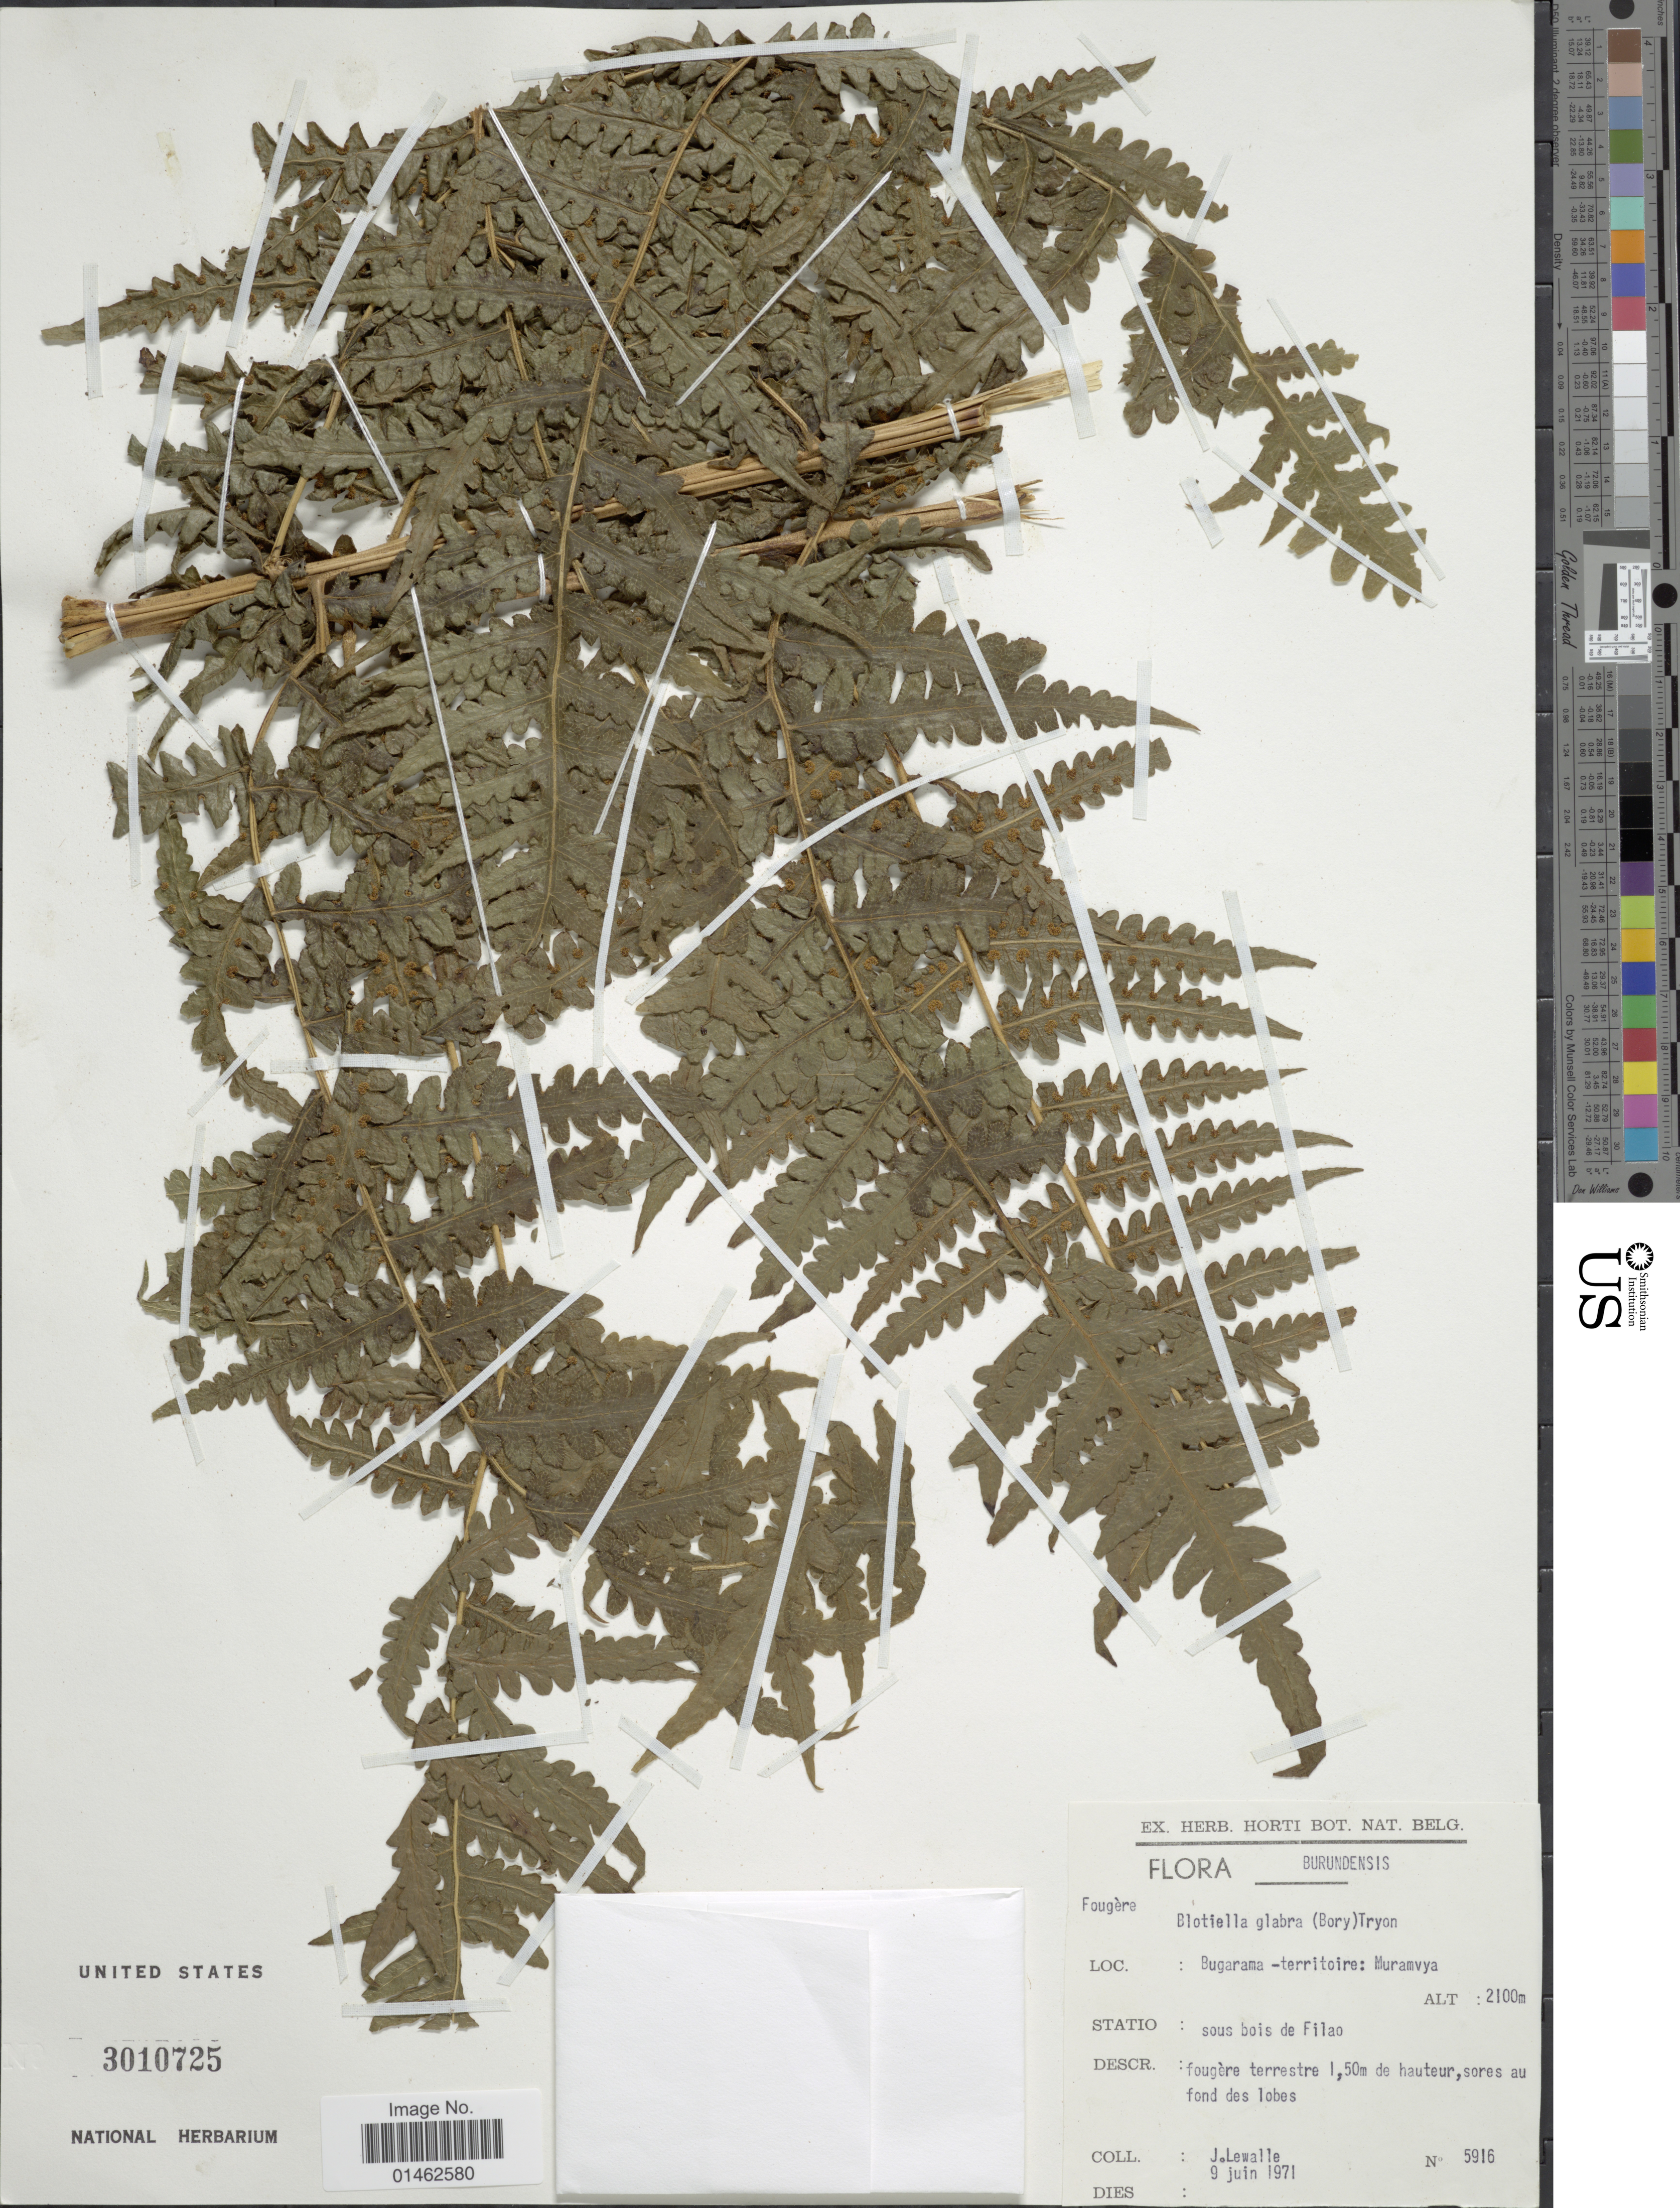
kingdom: Plantae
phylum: Tracheophyta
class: Polypodiopsida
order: Polypodiales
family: Dennstaedtiaceae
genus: Blotiella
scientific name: Blotiella glabra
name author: (Bory) R.M. Tryon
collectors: J. Lewalle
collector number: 5916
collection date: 1971-06-09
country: Burundi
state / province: Muramvya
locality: Bugarama - territoire: Muramvya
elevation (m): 2100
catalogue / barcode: US 3010725